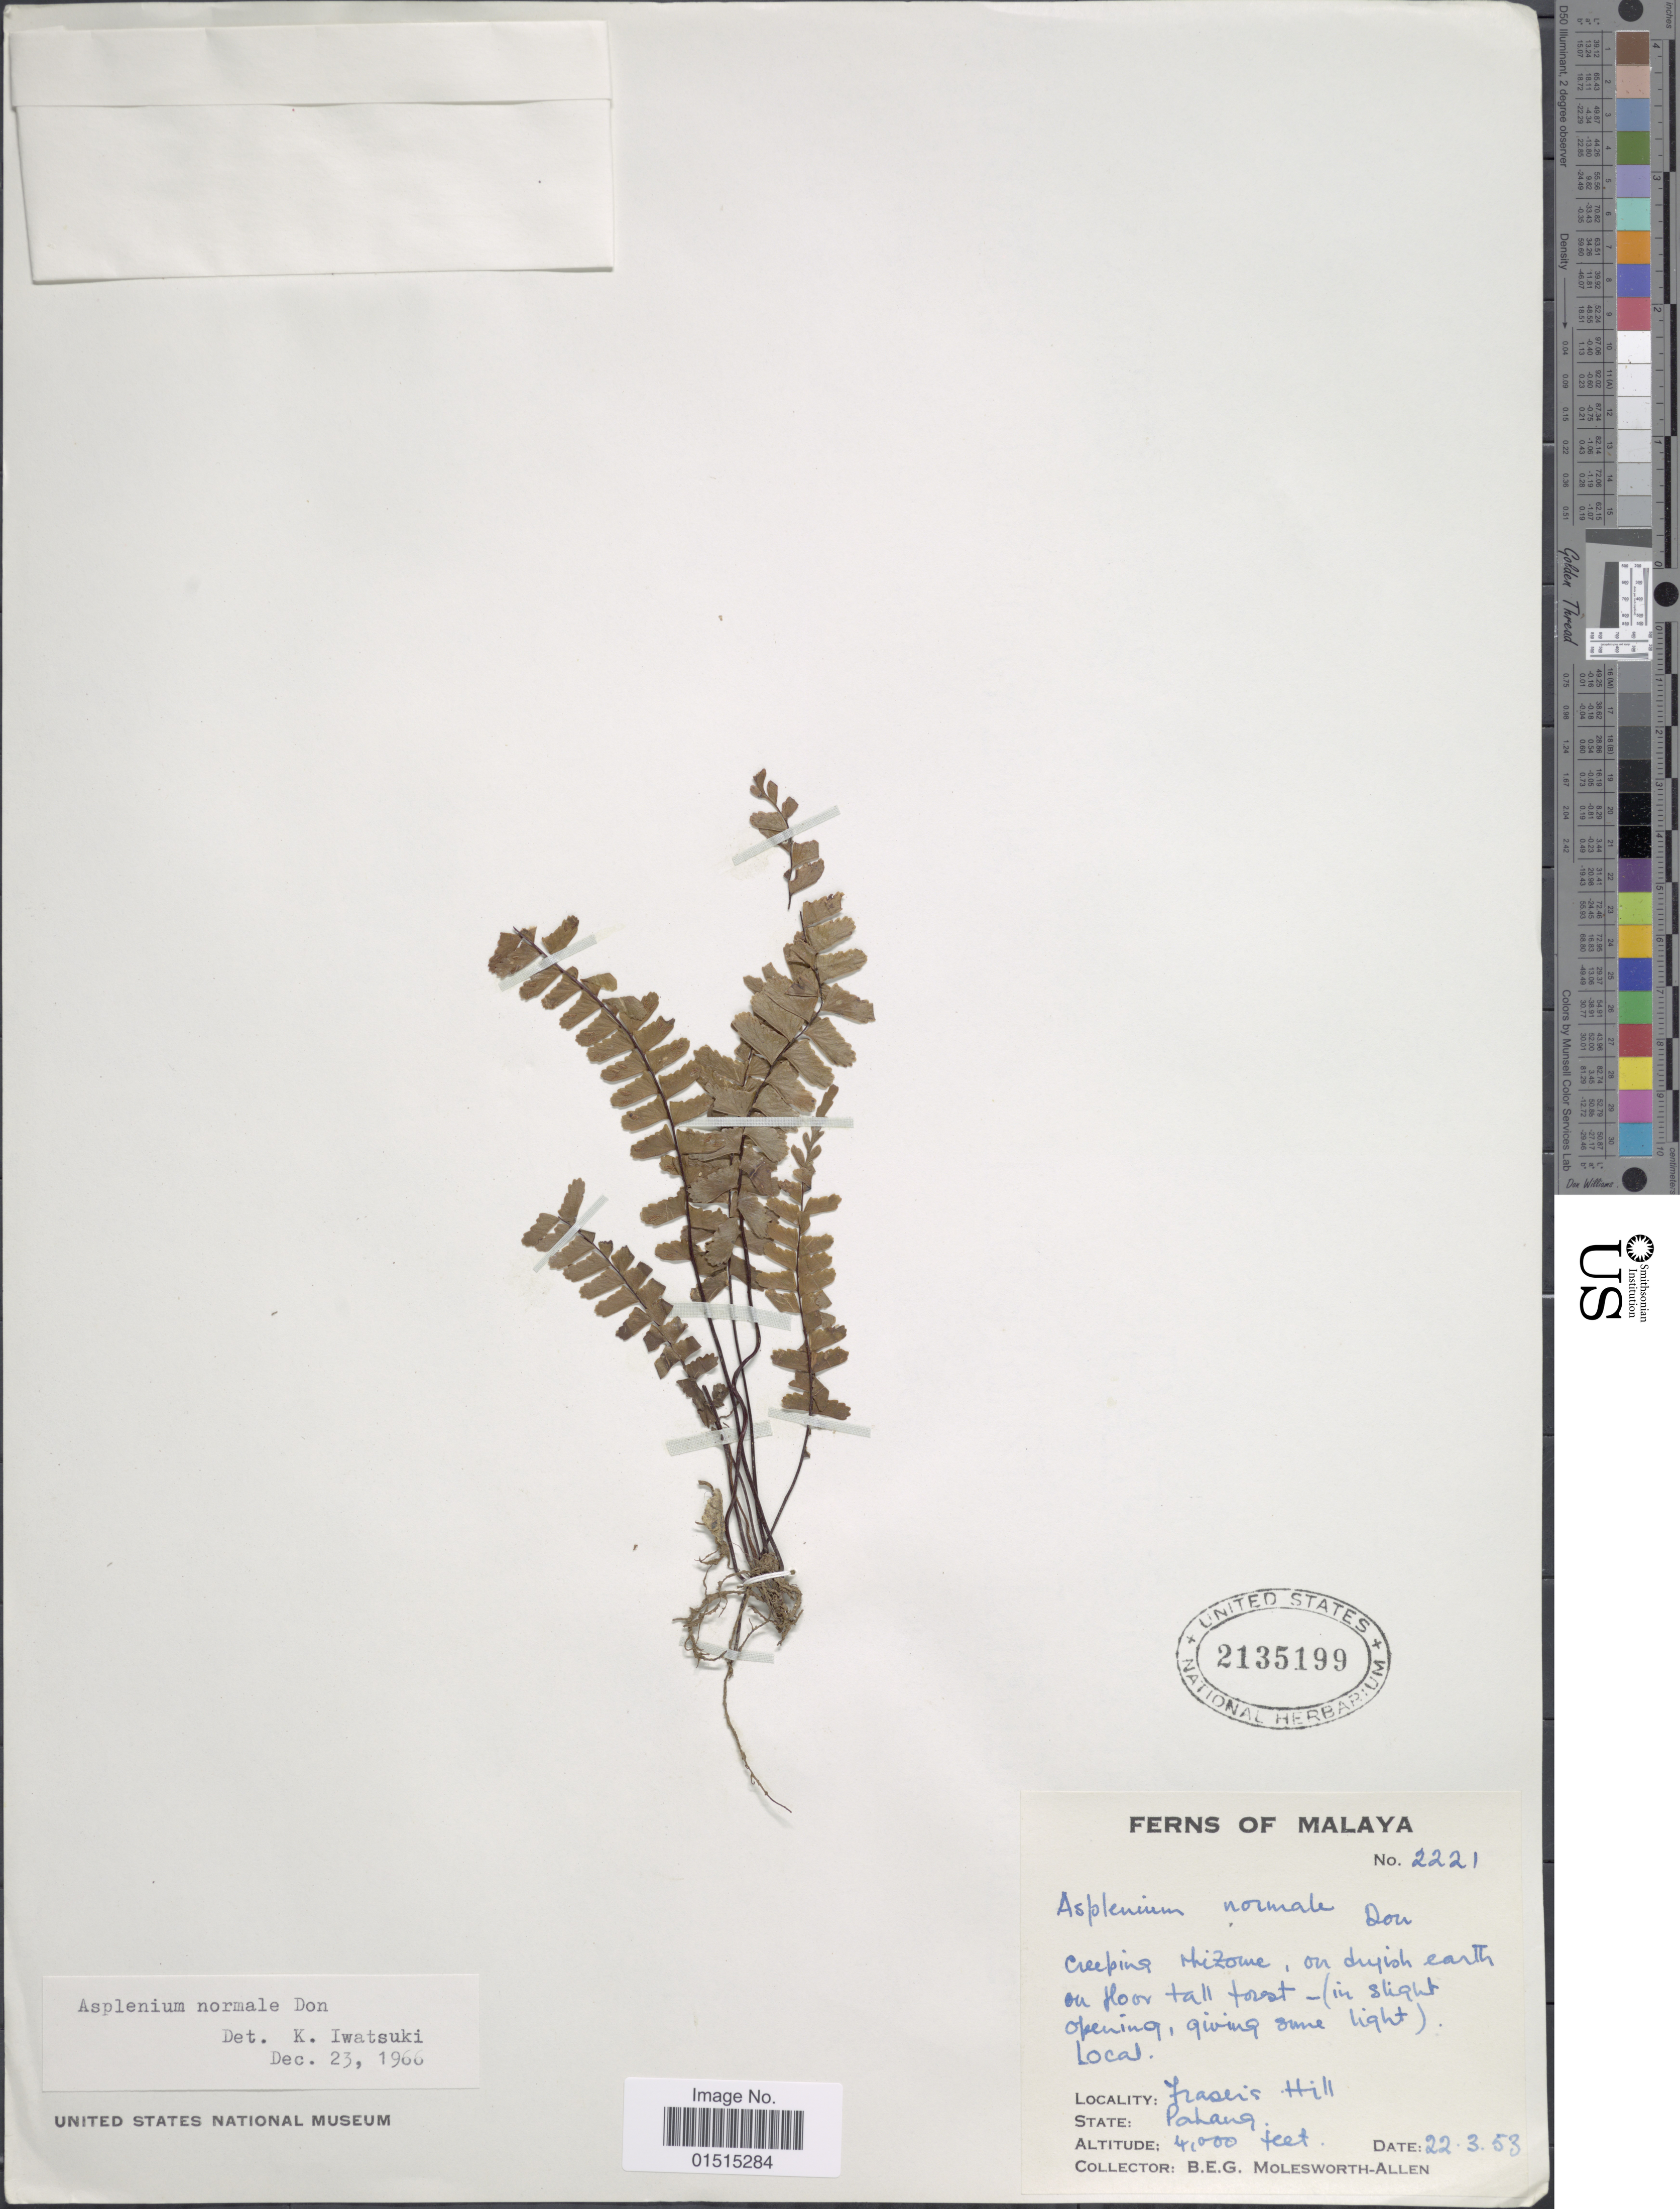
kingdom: Plantae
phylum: Tracheophyta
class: Polypodiopsida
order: Polypodiales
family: Aspleniaceae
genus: Asplenium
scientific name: Asplenium normale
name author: D. Don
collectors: B. E. G. Molesworth-Allen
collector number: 2221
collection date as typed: Transcribed d/m/y: 22/3/53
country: Malaysia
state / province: Pahang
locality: Fraser's Hill [Bukit Fraser]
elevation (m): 1219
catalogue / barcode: US 2135199